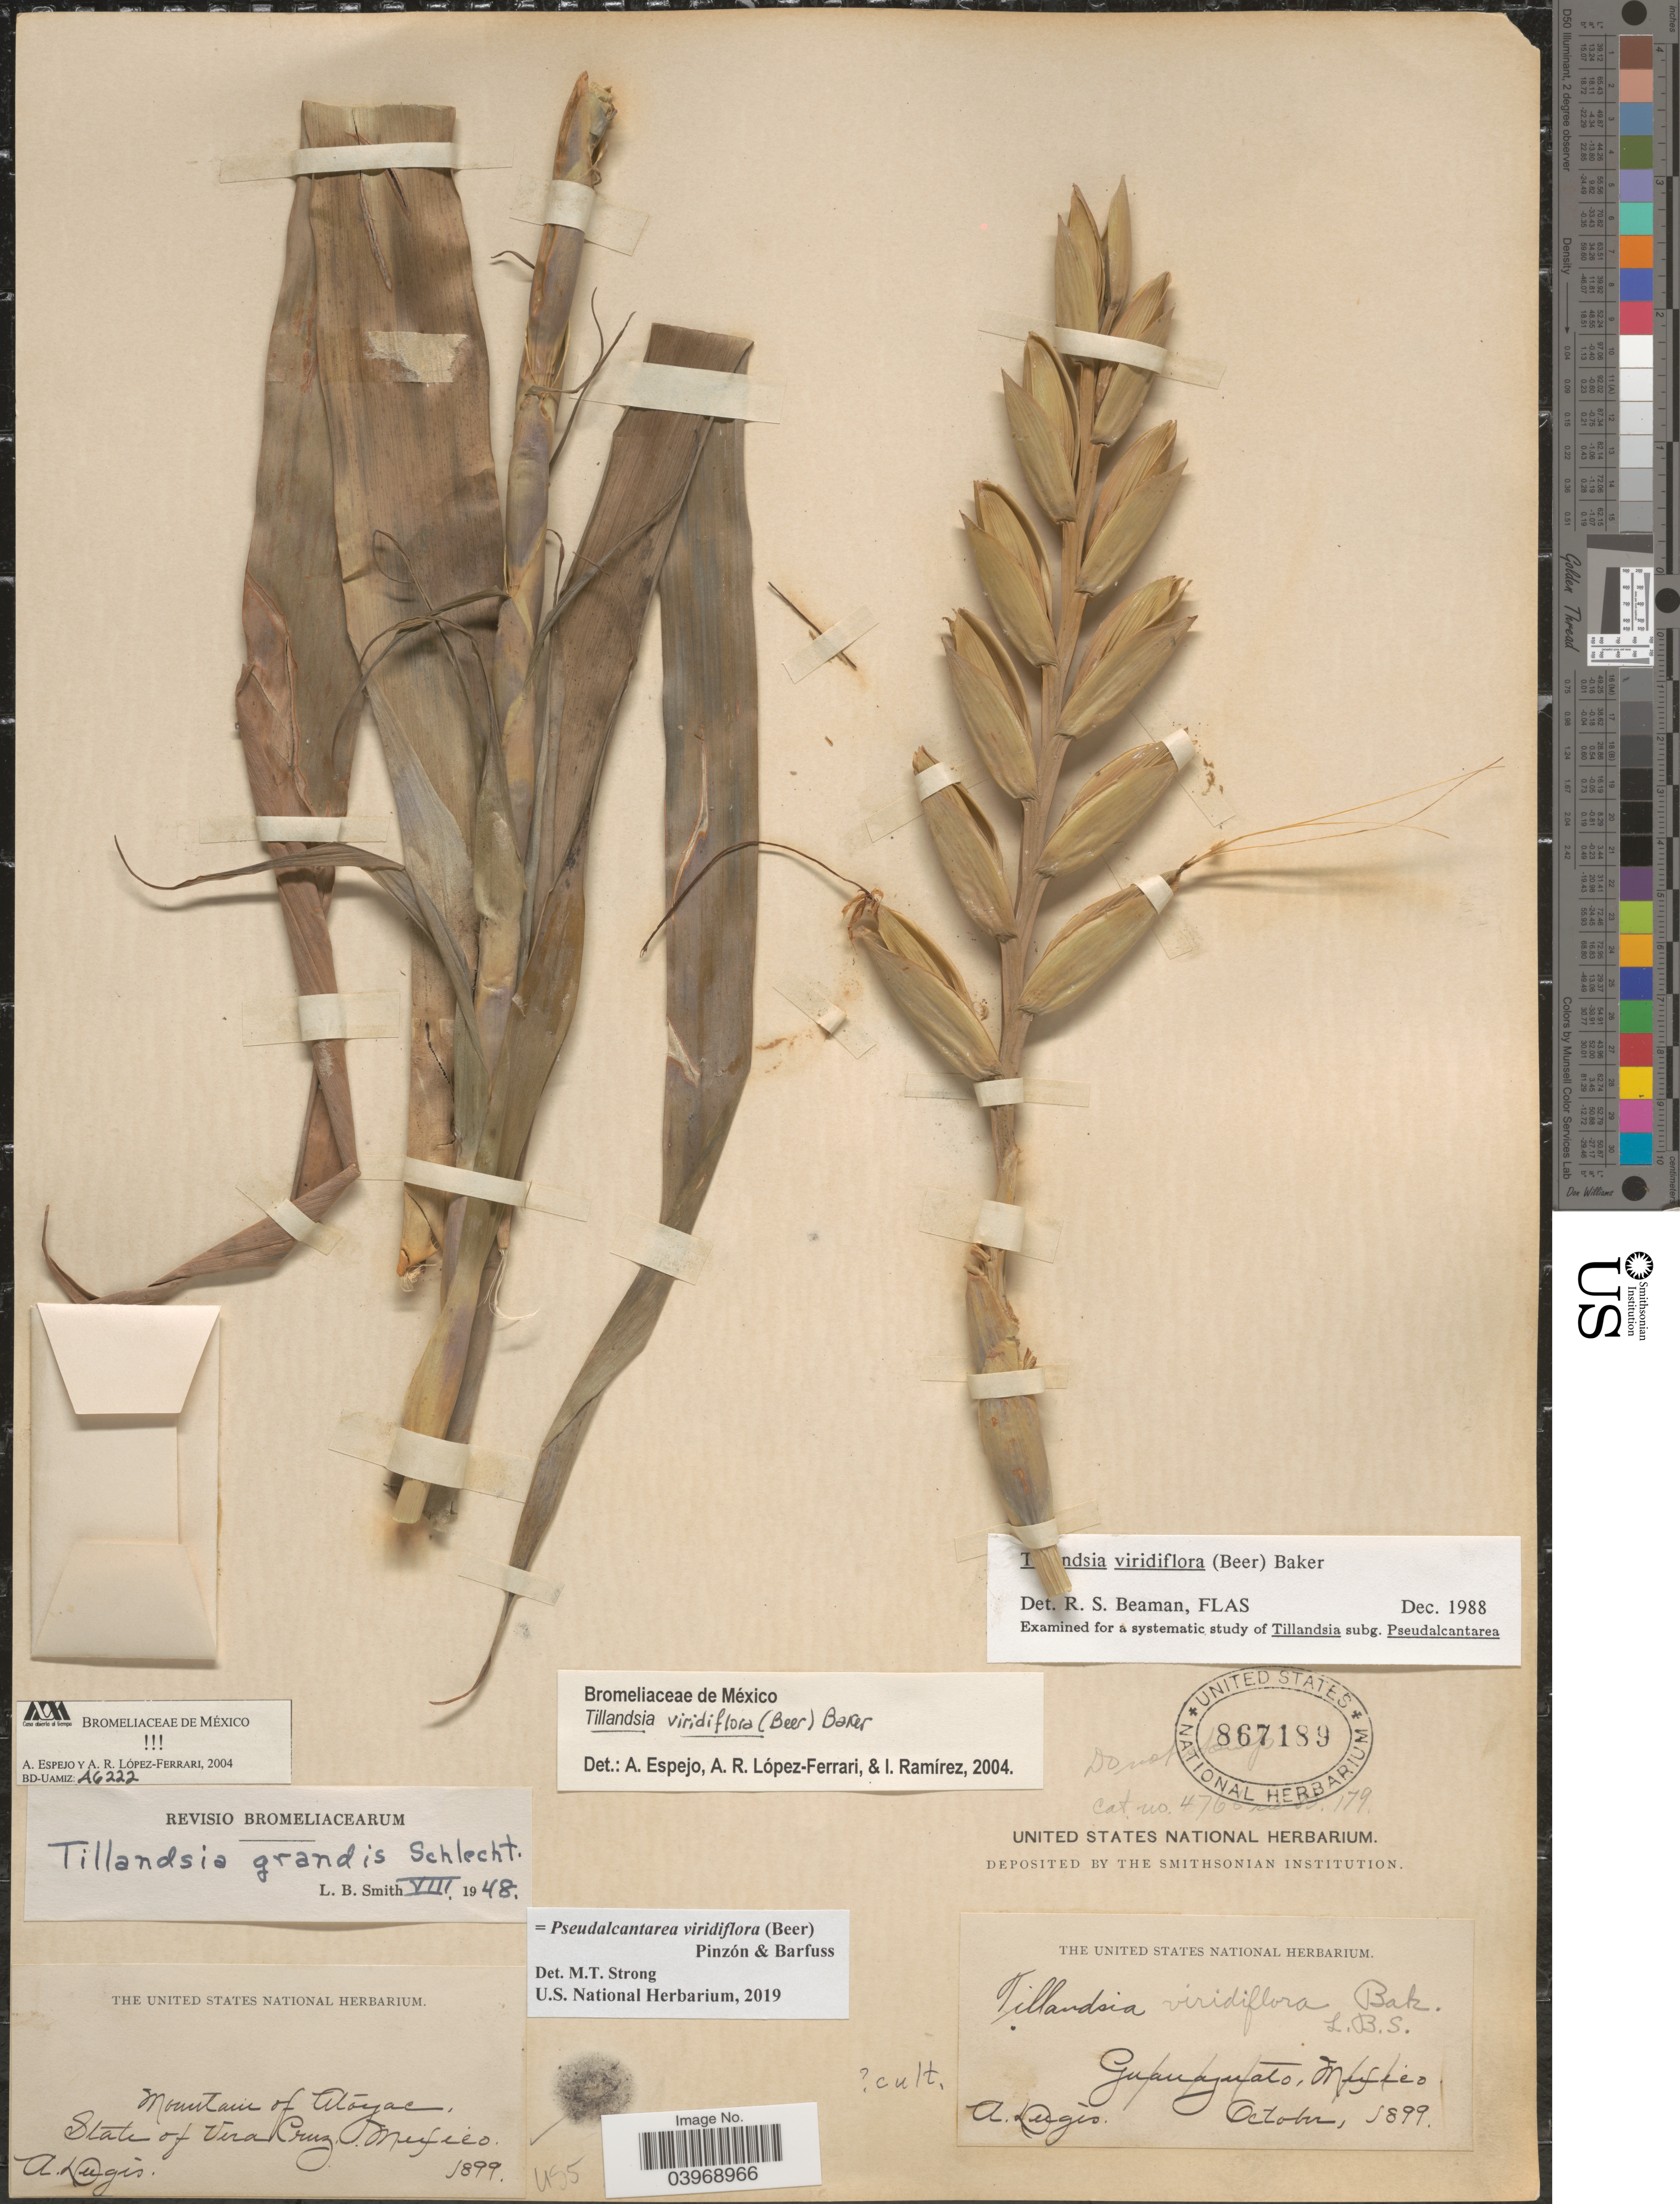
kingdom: Plantae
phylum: Tracheophyta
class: Liliopsida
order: Poales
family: Bromeliaceae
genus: Pseudalcantarea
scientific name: Pseudalcantarea viridiflora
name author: (Beer) Pinzón & Barfuss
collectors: A. Duges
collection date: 1899-10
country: Mexico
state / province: Veracruz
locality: Mountain of Atoyac. State of Vera Cruz.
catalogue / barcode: US 867189